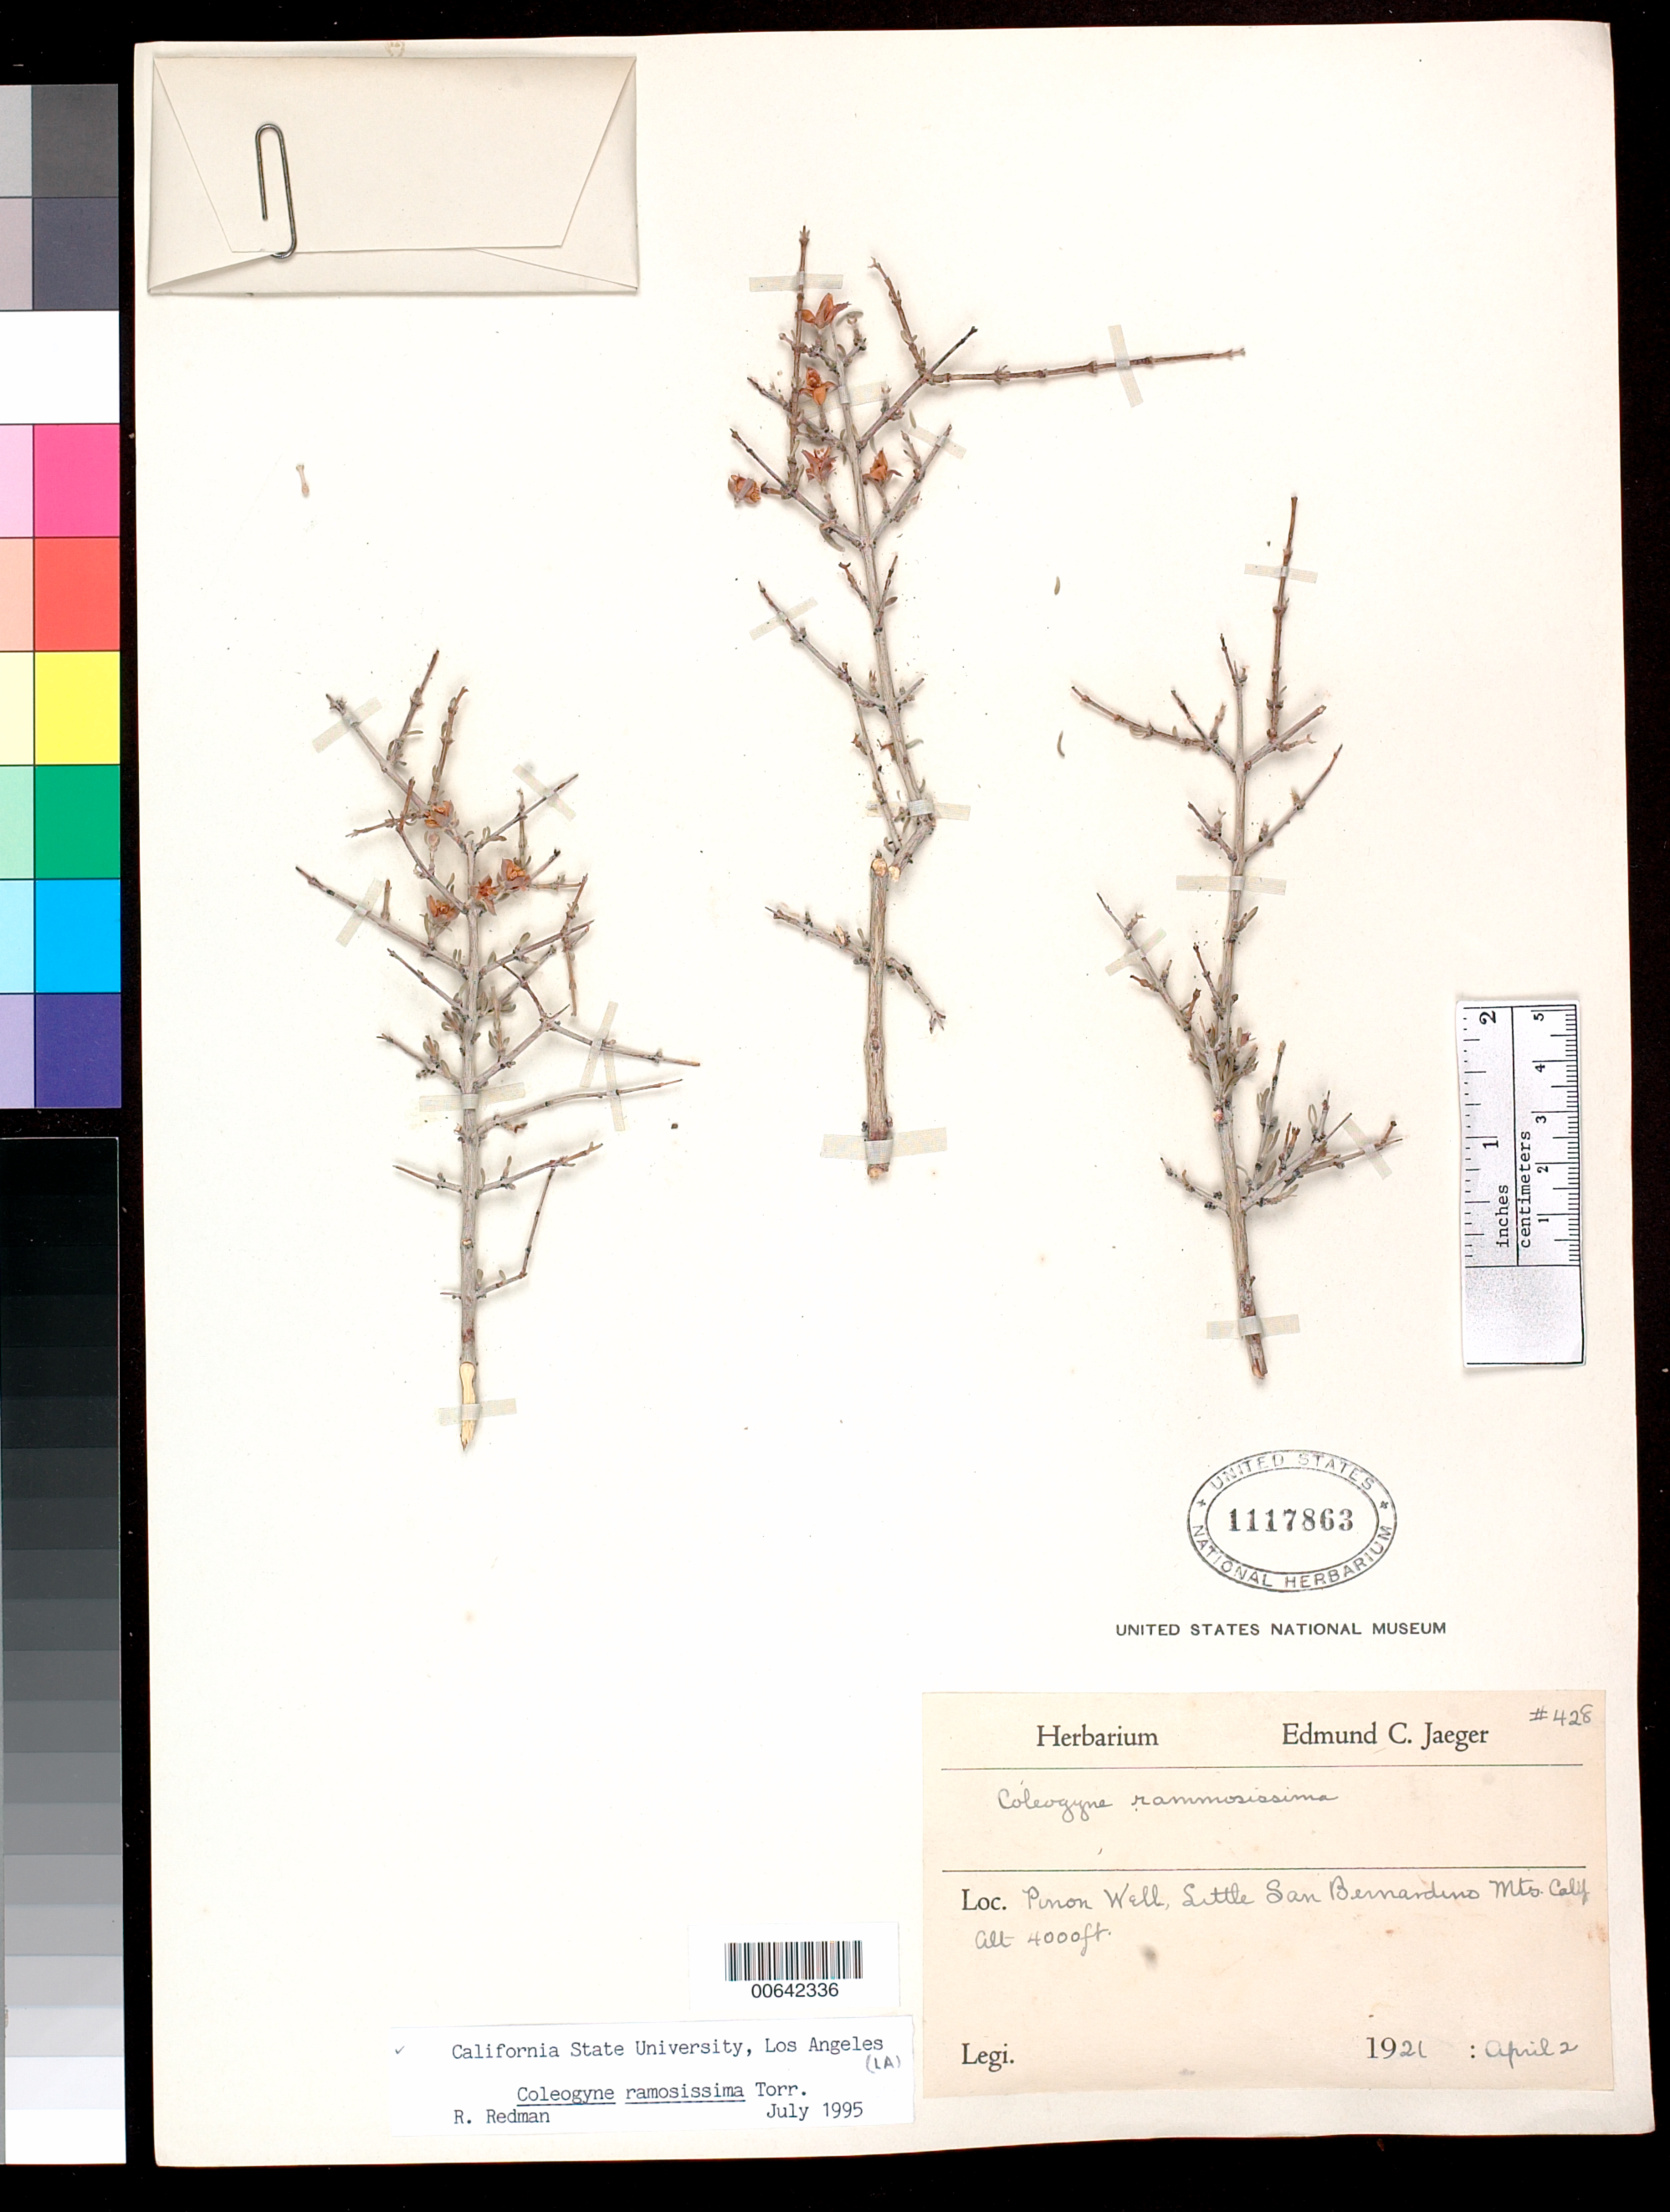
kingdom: Plantae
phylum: Tracheophyta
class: Magnoliopsida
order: Rosales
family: Rosaceae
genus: Coleogyne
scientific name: Coleogyne ramosissima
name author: Torr.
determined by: Redman, R., (LA), University of California - Los Angeles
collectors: E. Jaeger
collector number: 428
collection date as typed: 02 Apr 1921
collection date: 1921-04-02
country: United States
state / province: California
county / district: San Bernardino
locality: Pinon Well, Little San Bernardino Mts.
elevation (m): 1219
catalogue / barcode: US 1117863